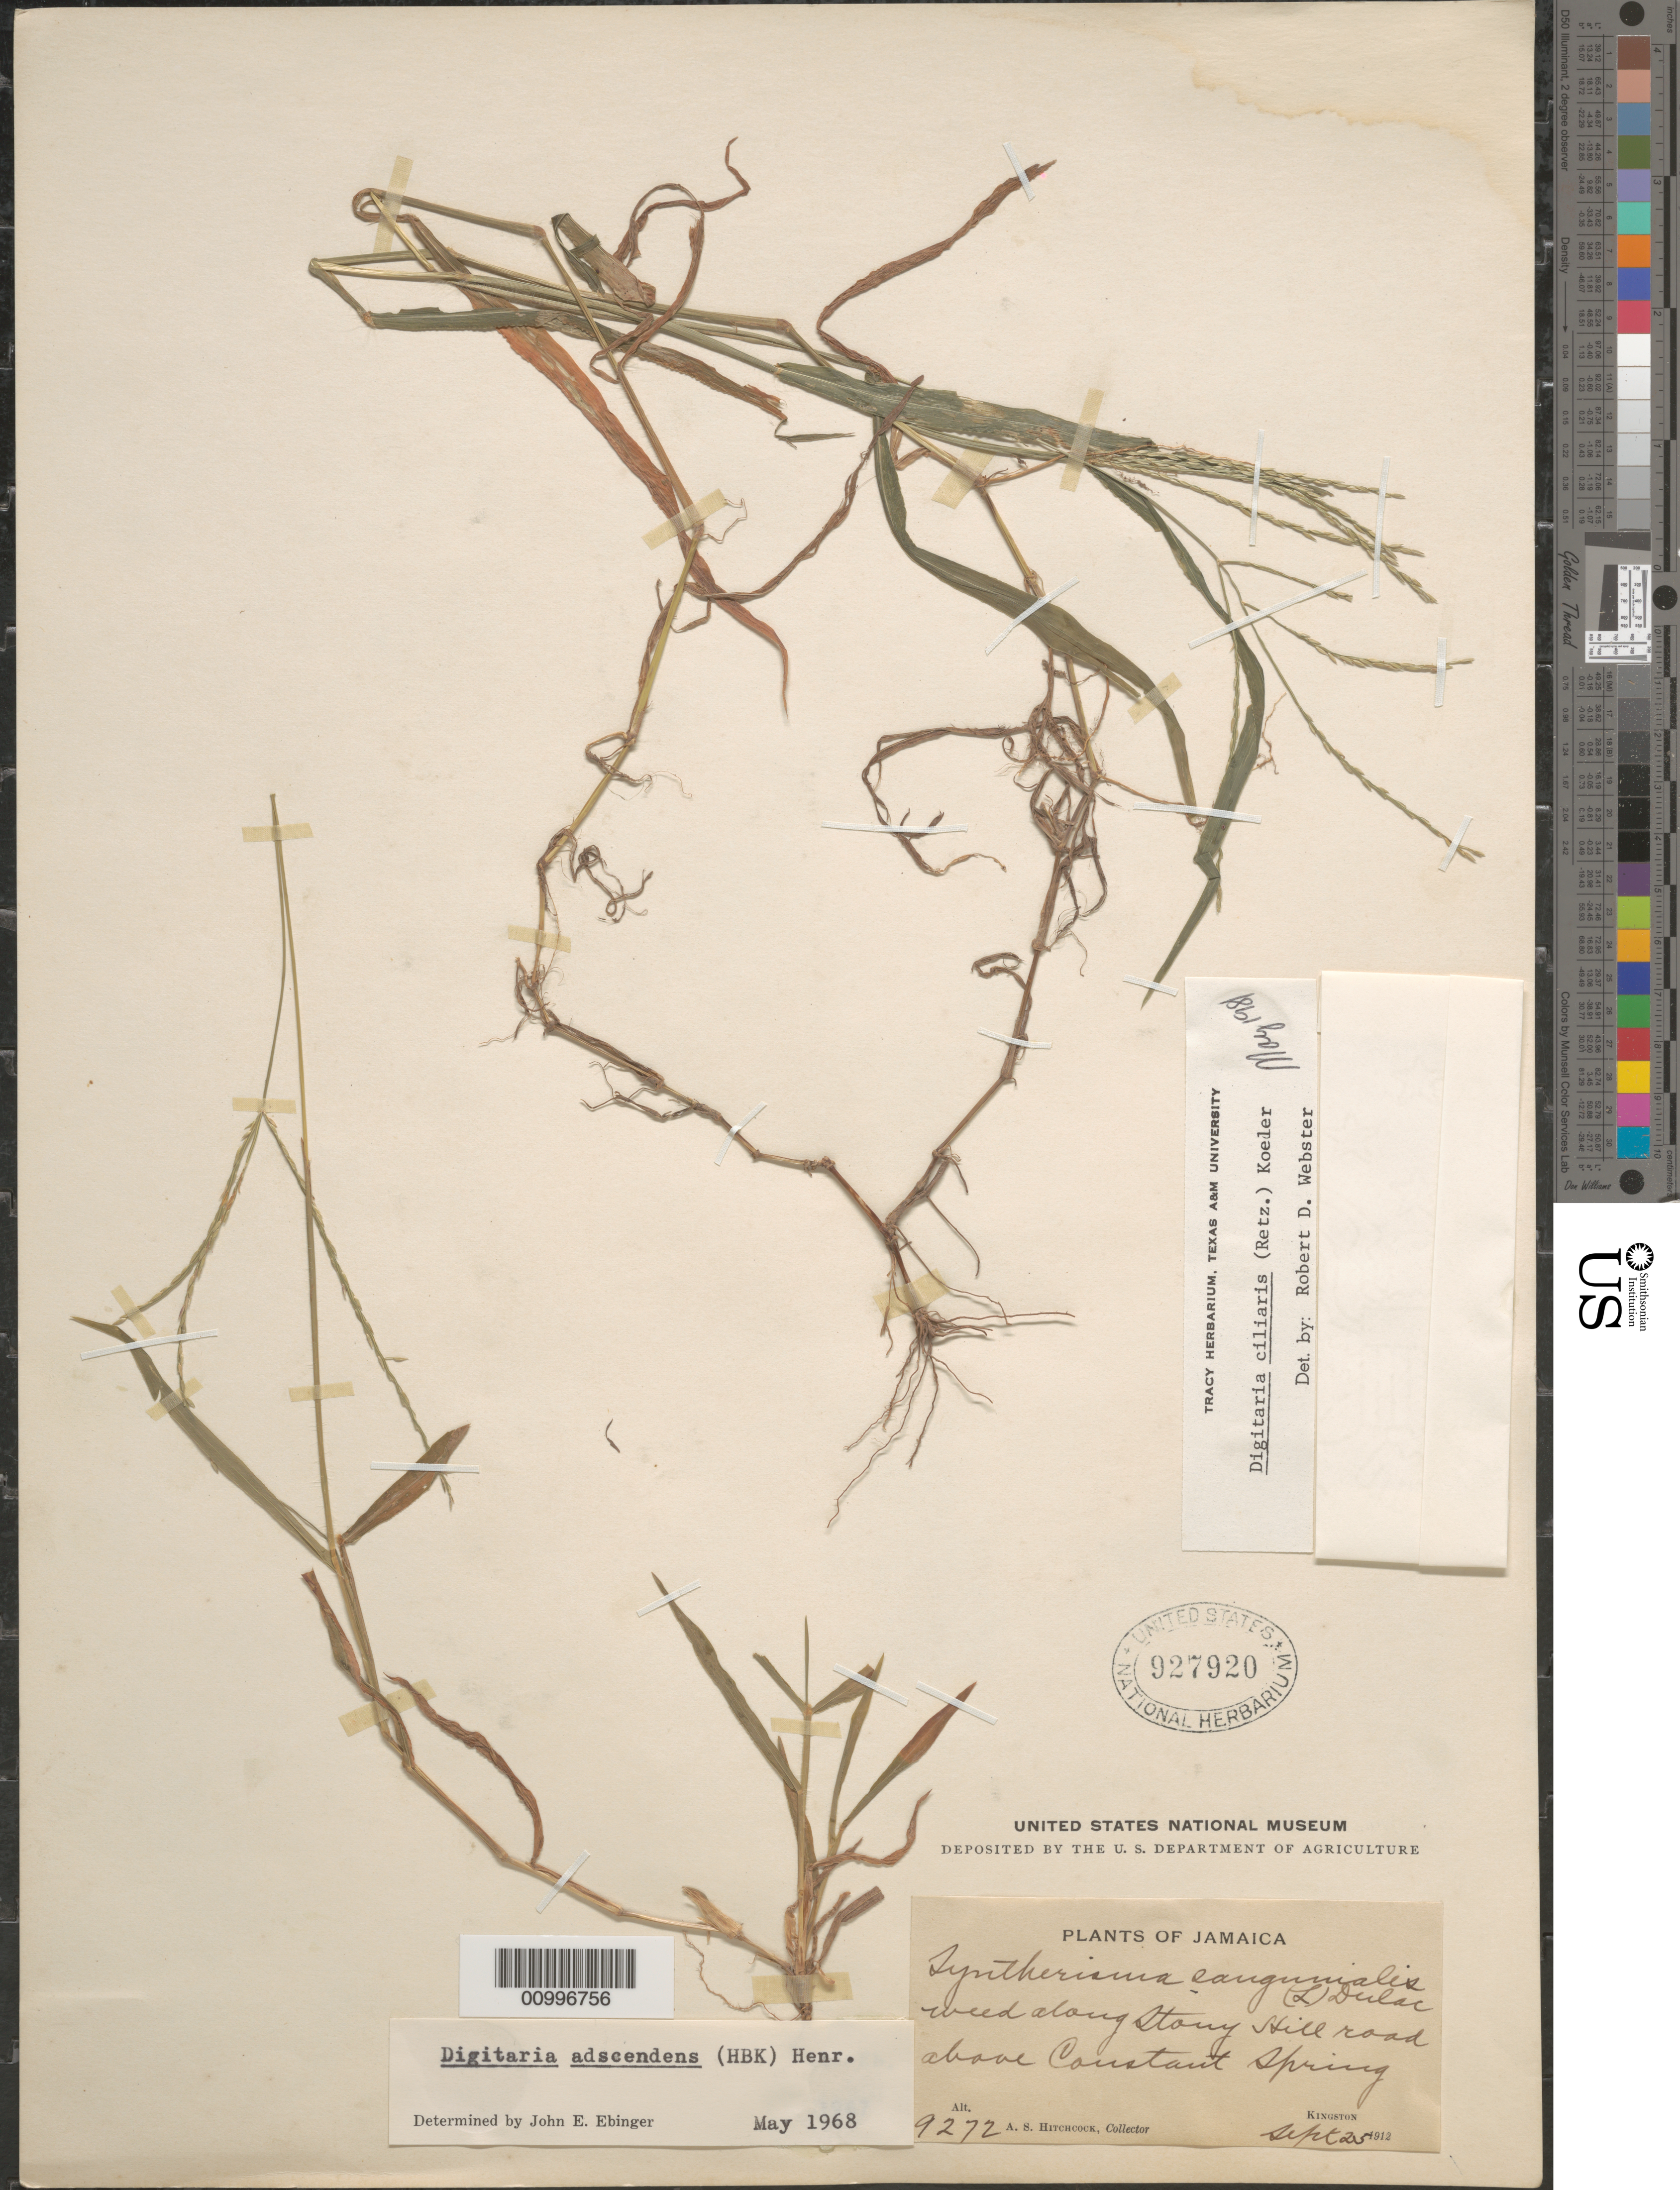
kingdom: Plantae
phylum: Tracheophyta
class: Liliopsida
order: Poales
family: Poaceae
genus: Digitaria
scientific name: Digitaria ciliaris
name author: (Retz.) Koeler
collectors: A. S. Hitchcock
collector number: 9272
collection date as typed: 25 Sep 1912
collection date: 1912-09-25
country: Jamaica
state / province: Kingston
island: Jamaica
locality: Kingston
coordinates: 0 N, 0 E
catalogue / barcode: US 927920